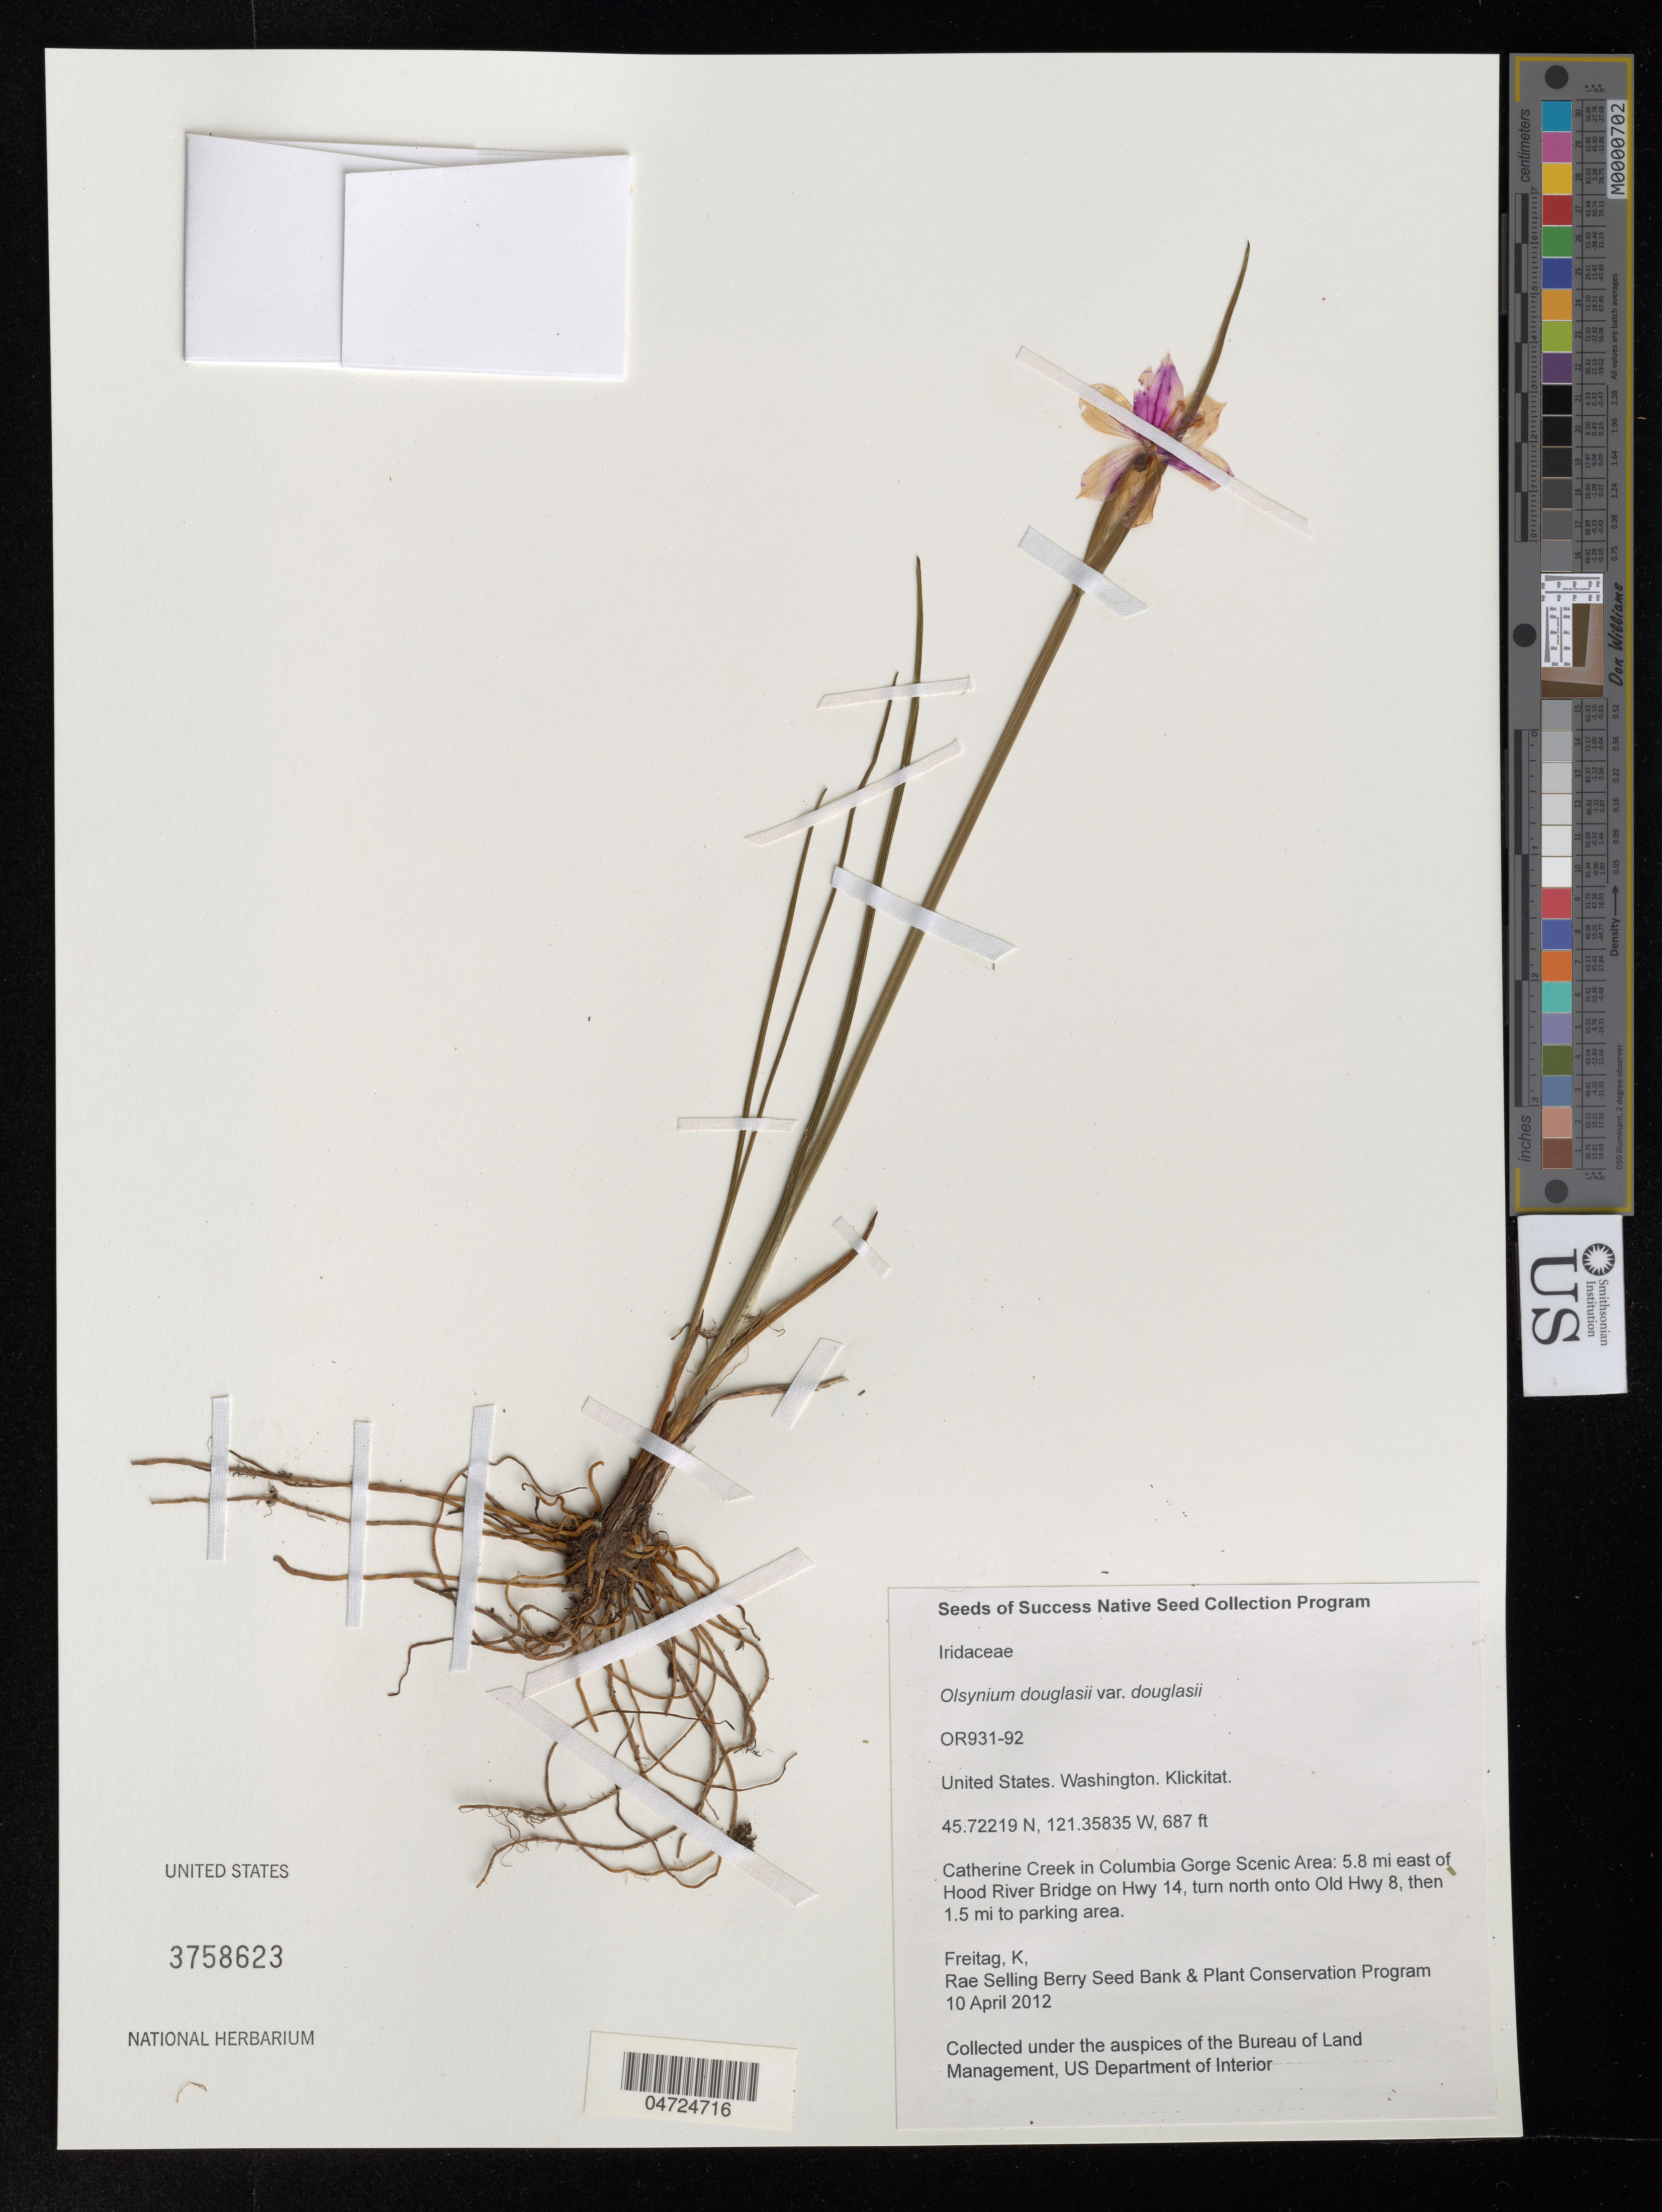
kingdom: Plantae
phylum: Tracheophyta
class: Liliopsida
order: Asparagales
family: Iridaceae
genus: Olsynium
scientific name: Olsynium douglasii var. douglasii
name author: (A. Dietr.) E.P. Bicknell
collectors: K. Freitag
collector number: OR931-92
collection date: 2012-04-10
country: United States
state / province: Washington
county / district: Klickitat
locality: Klickitat. Catherine Creek in Columbia Gorge Scenic Area: 5.8 mi east of Hood River Bridge on Hwy 14, turn north onto Old Hwy 8, then 1.5 mi to parking area.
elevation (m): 209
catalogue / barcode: US 3758623